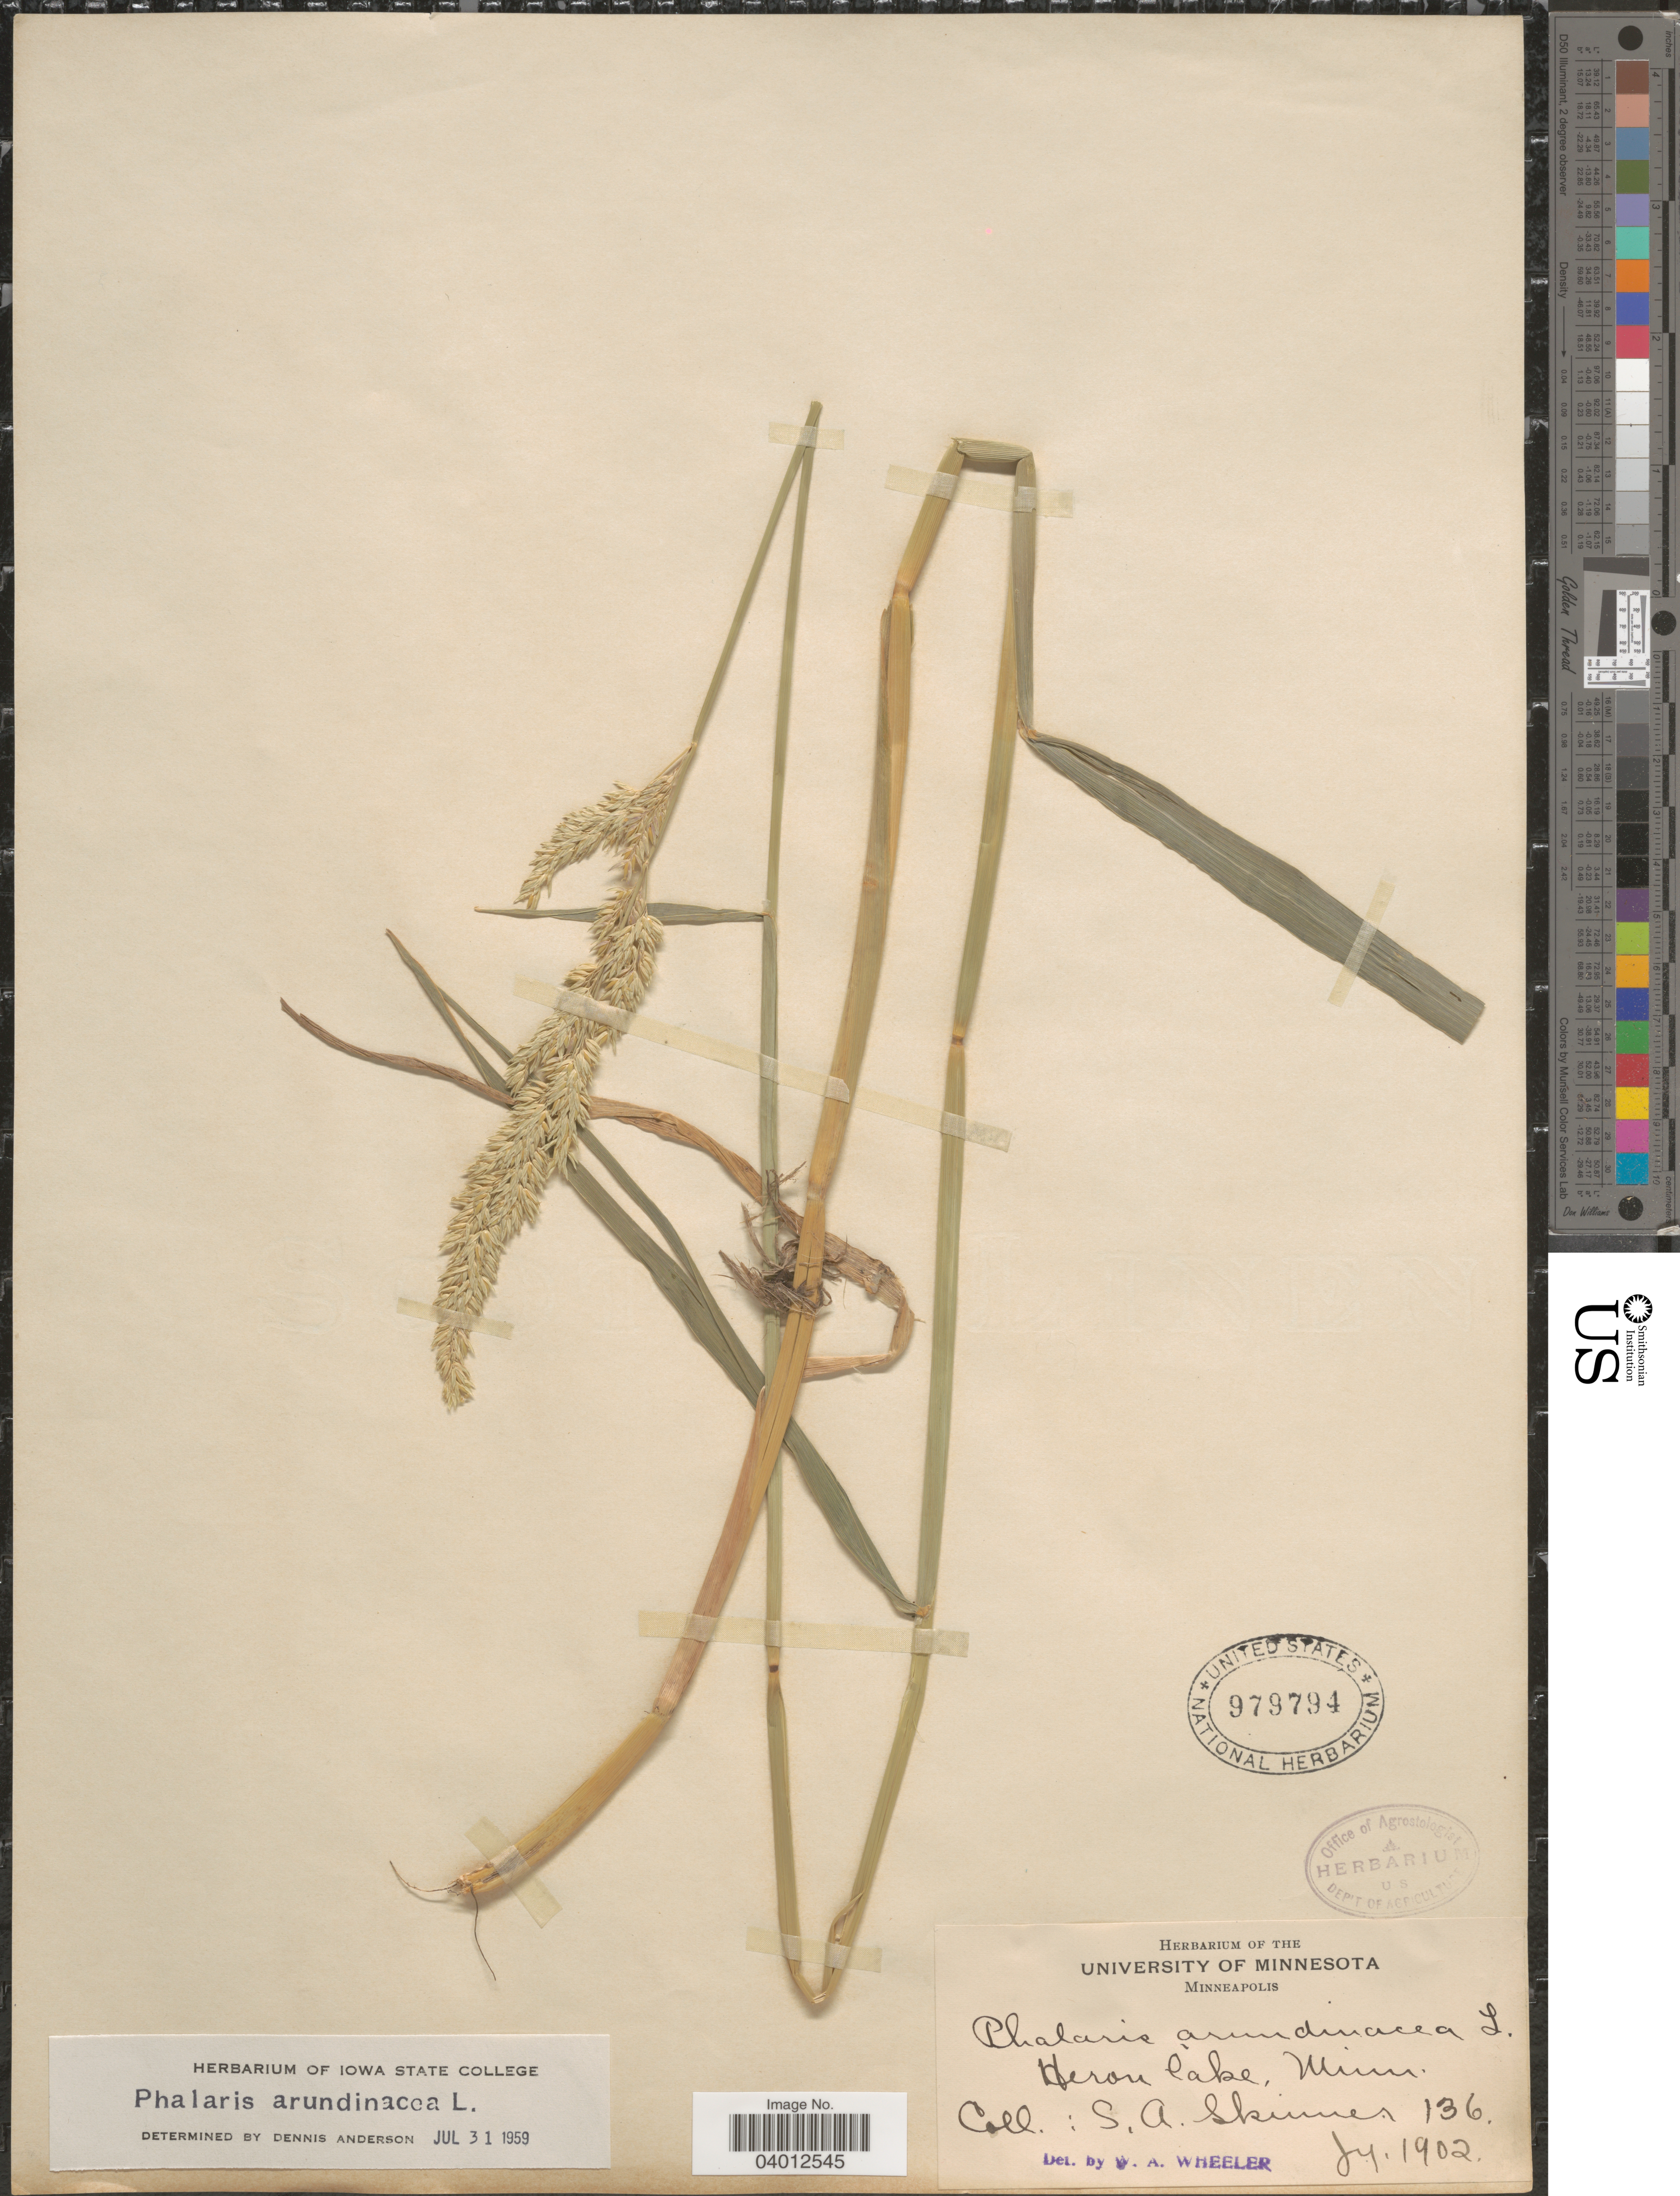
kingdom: Plantae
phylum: Tracheophyta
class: Liliopsida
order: Poales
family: Poaceae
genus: Phalaris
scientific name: Phalaris arundinacea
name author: L.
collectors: S. Skinner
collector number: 136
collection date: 1902-07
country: United States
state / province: Minnesota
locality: Heron Lake.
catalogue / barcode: US 979794